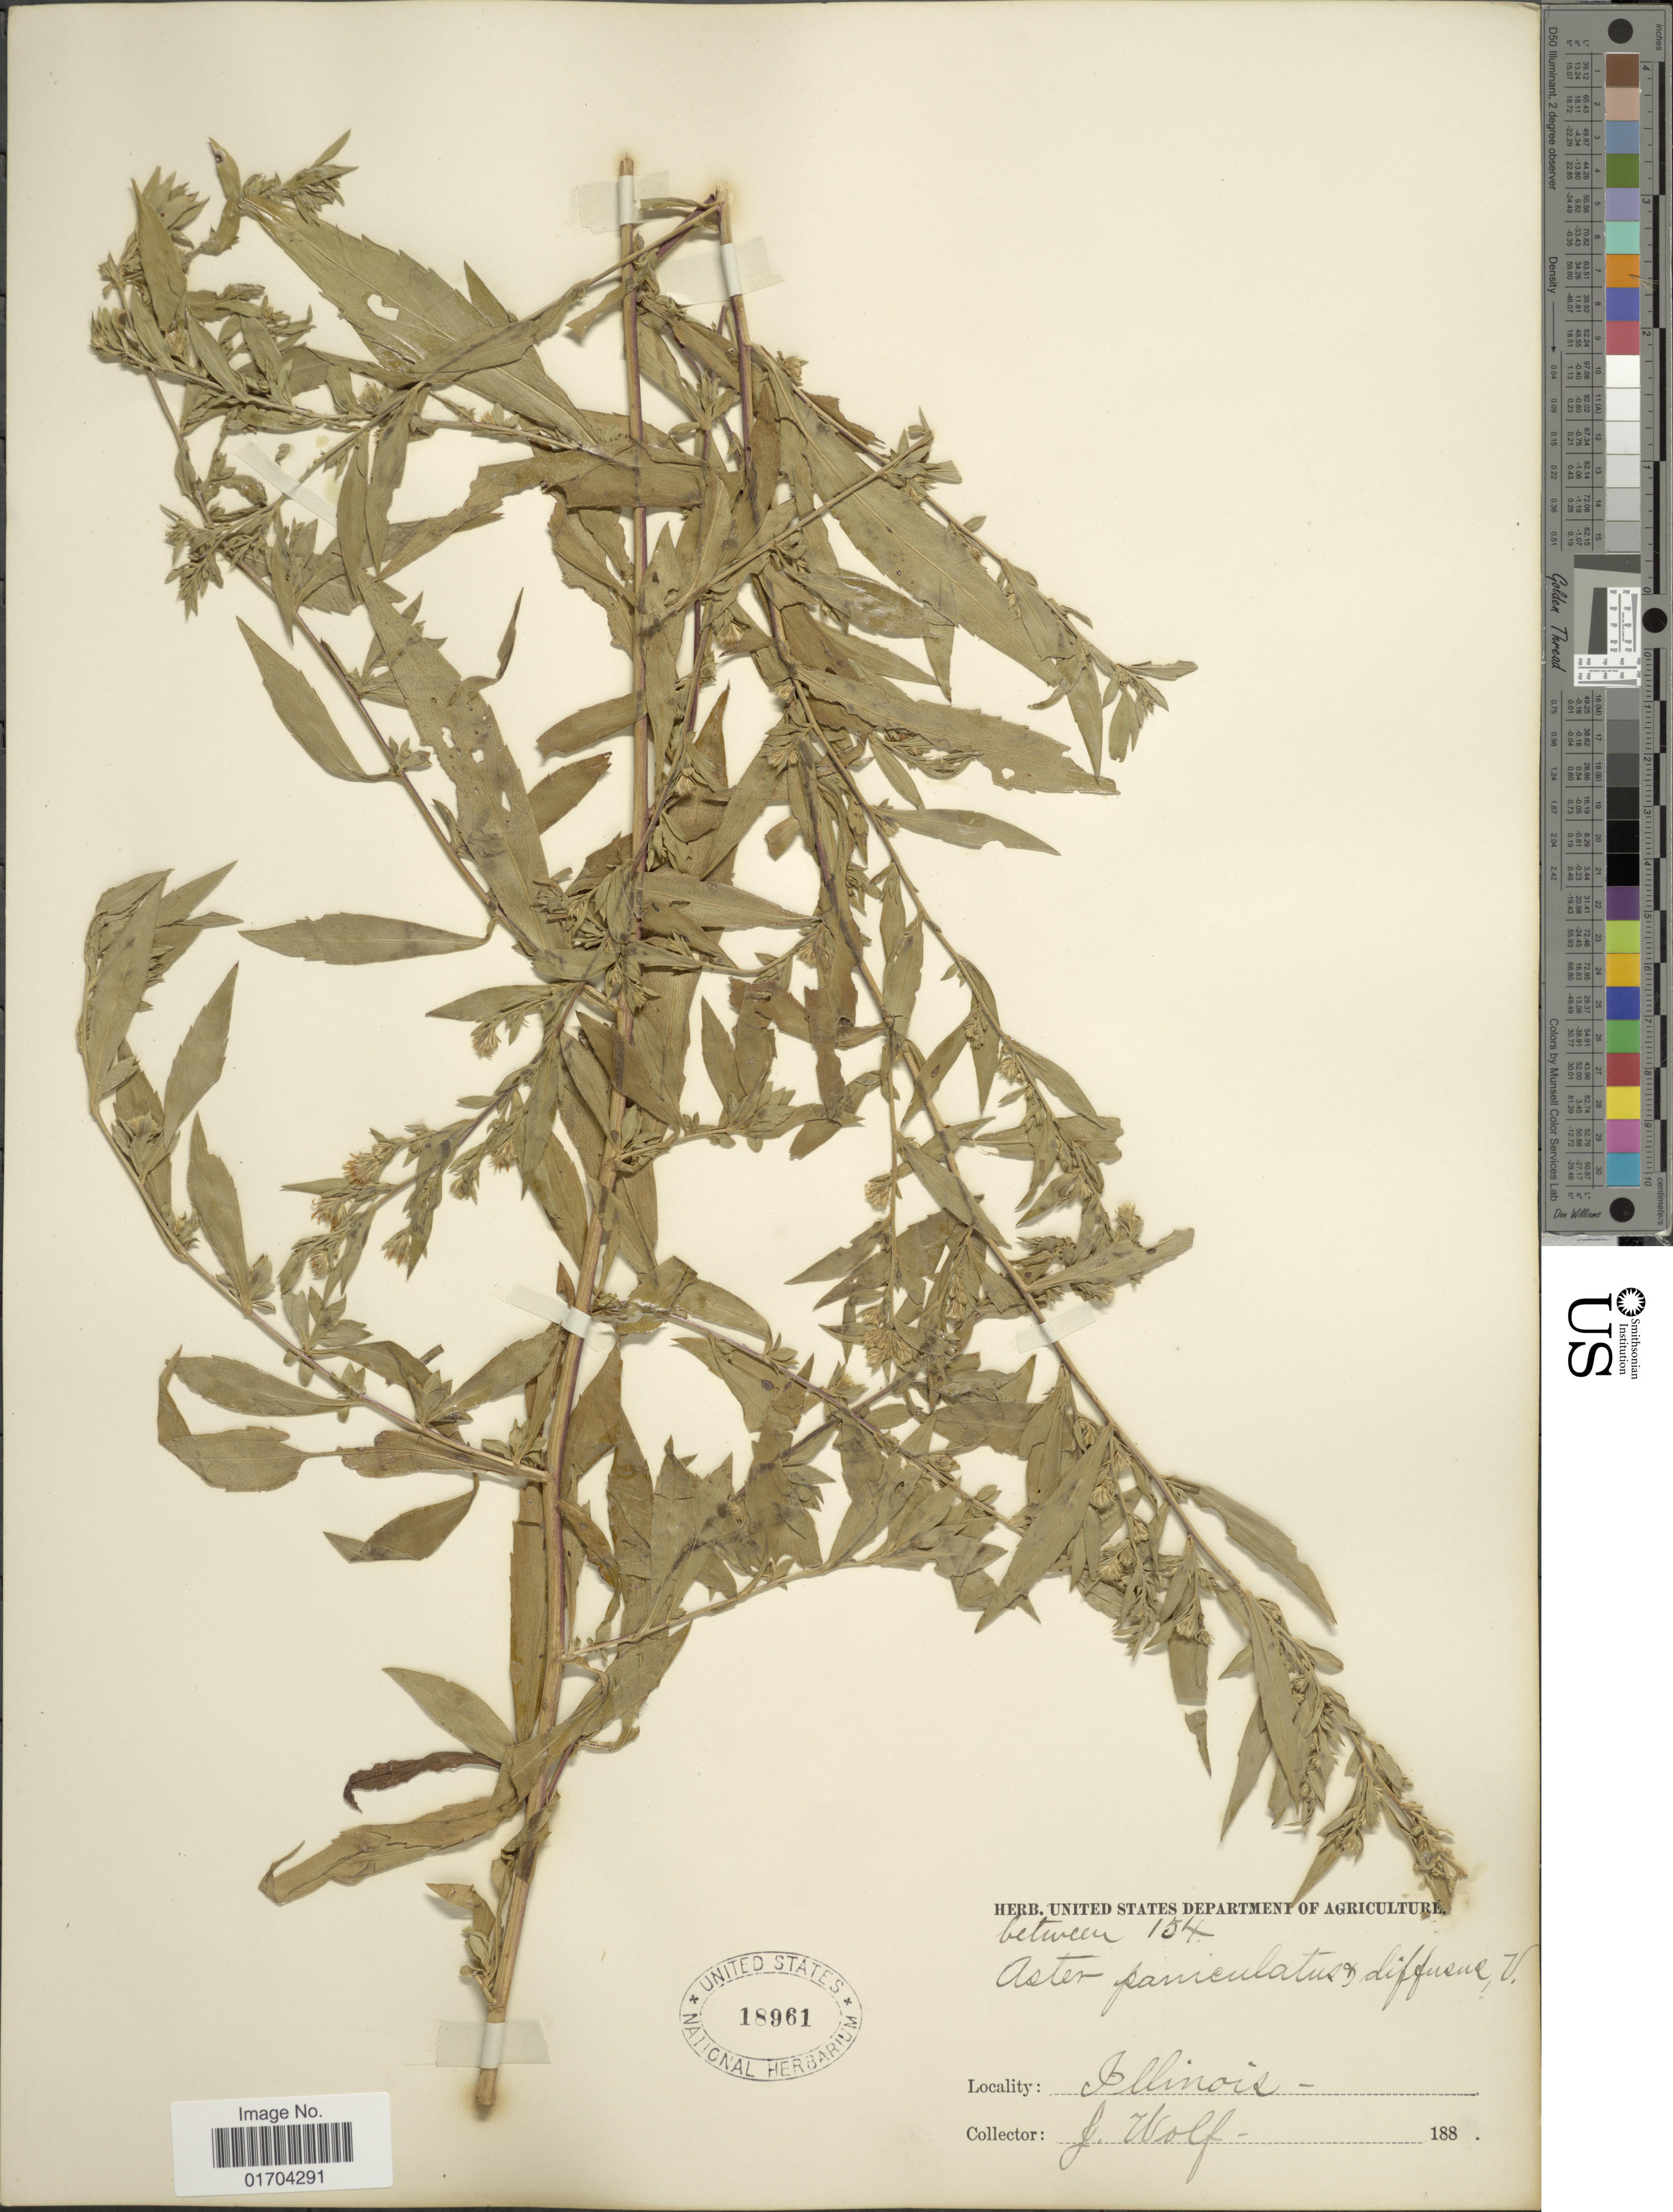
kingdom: Plantae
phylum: Tracheophyta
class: Magnoliopsida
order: Asterales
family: Asteraceae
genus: Symphyotrichum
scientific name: Symphyotrichum sp.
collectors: J. Wolf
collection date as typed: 188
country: United States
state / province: Illinois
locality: Illinois.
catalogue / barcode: US 18961